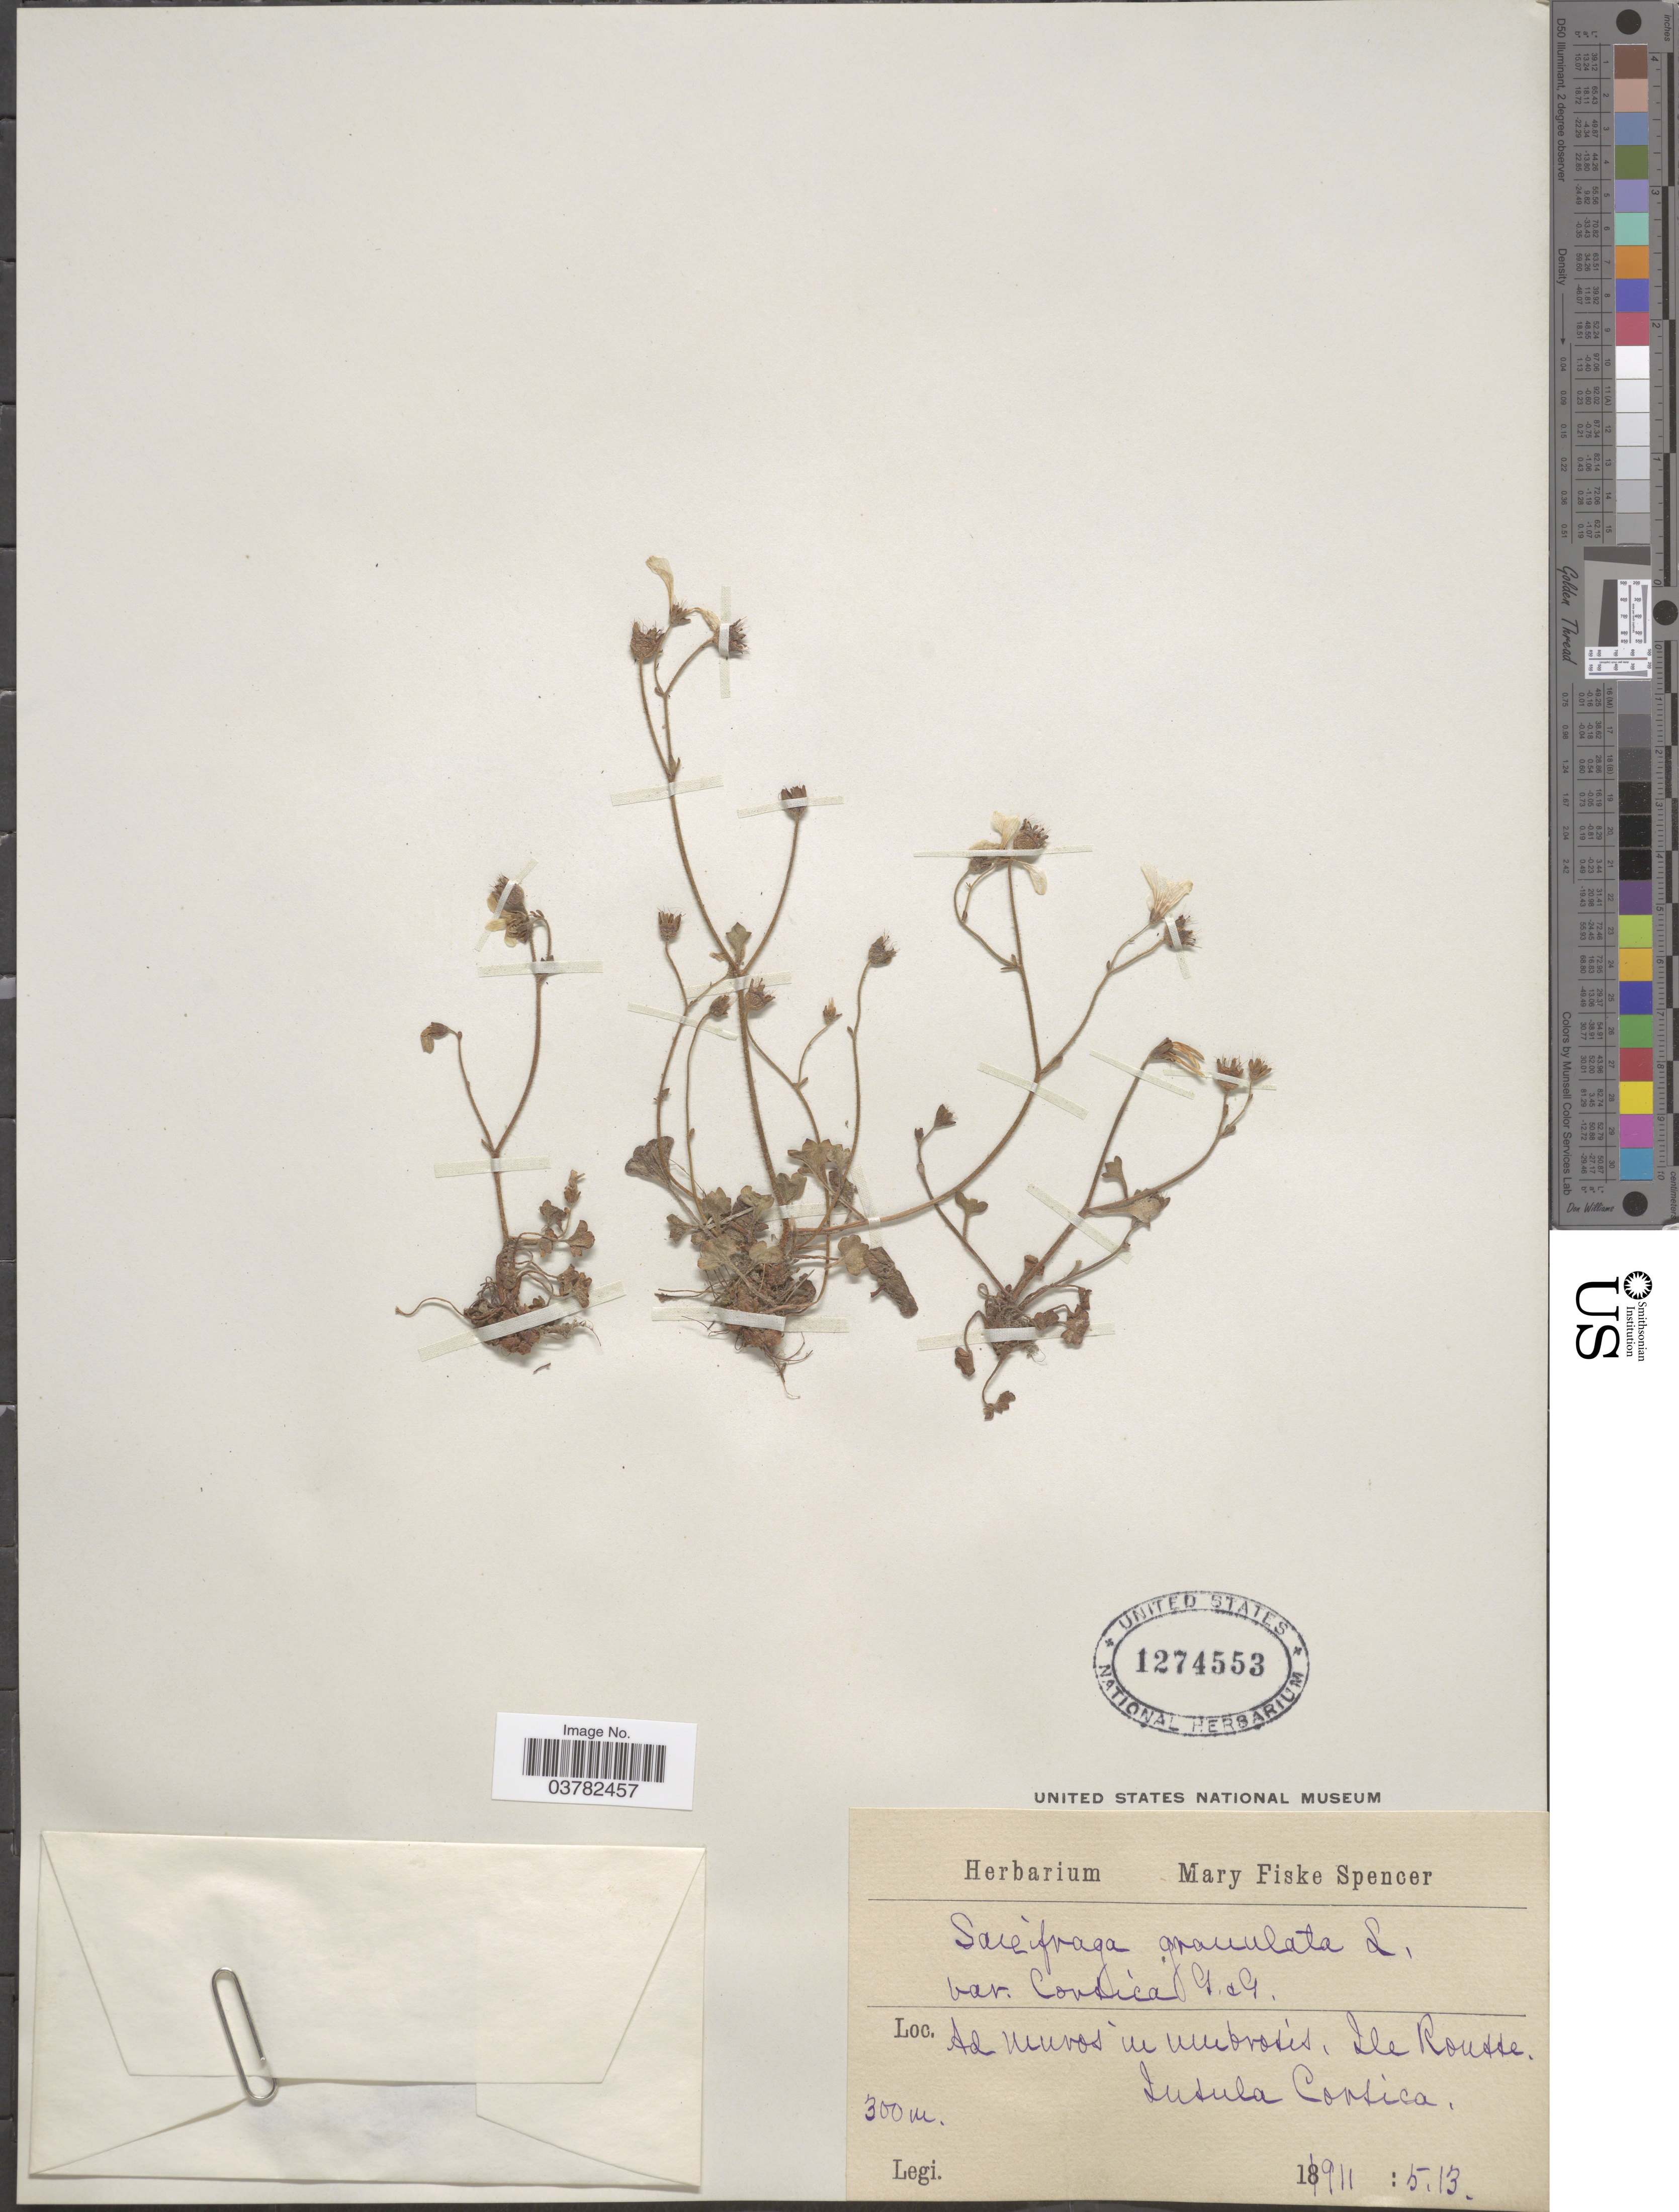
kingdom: Plantae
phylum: Tracheophyta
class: Magnoliopsida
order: Saxifragales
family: Saxifragaceae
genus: Saxifraga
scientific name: Saxifraga granulata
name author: L.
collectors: M. Spencer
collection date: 1911-05-13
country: France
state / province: Corsica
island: Corse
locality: Ad muvos in umbrosis, Ile Rousse. Insula Corsica.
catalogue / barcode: US 1274553